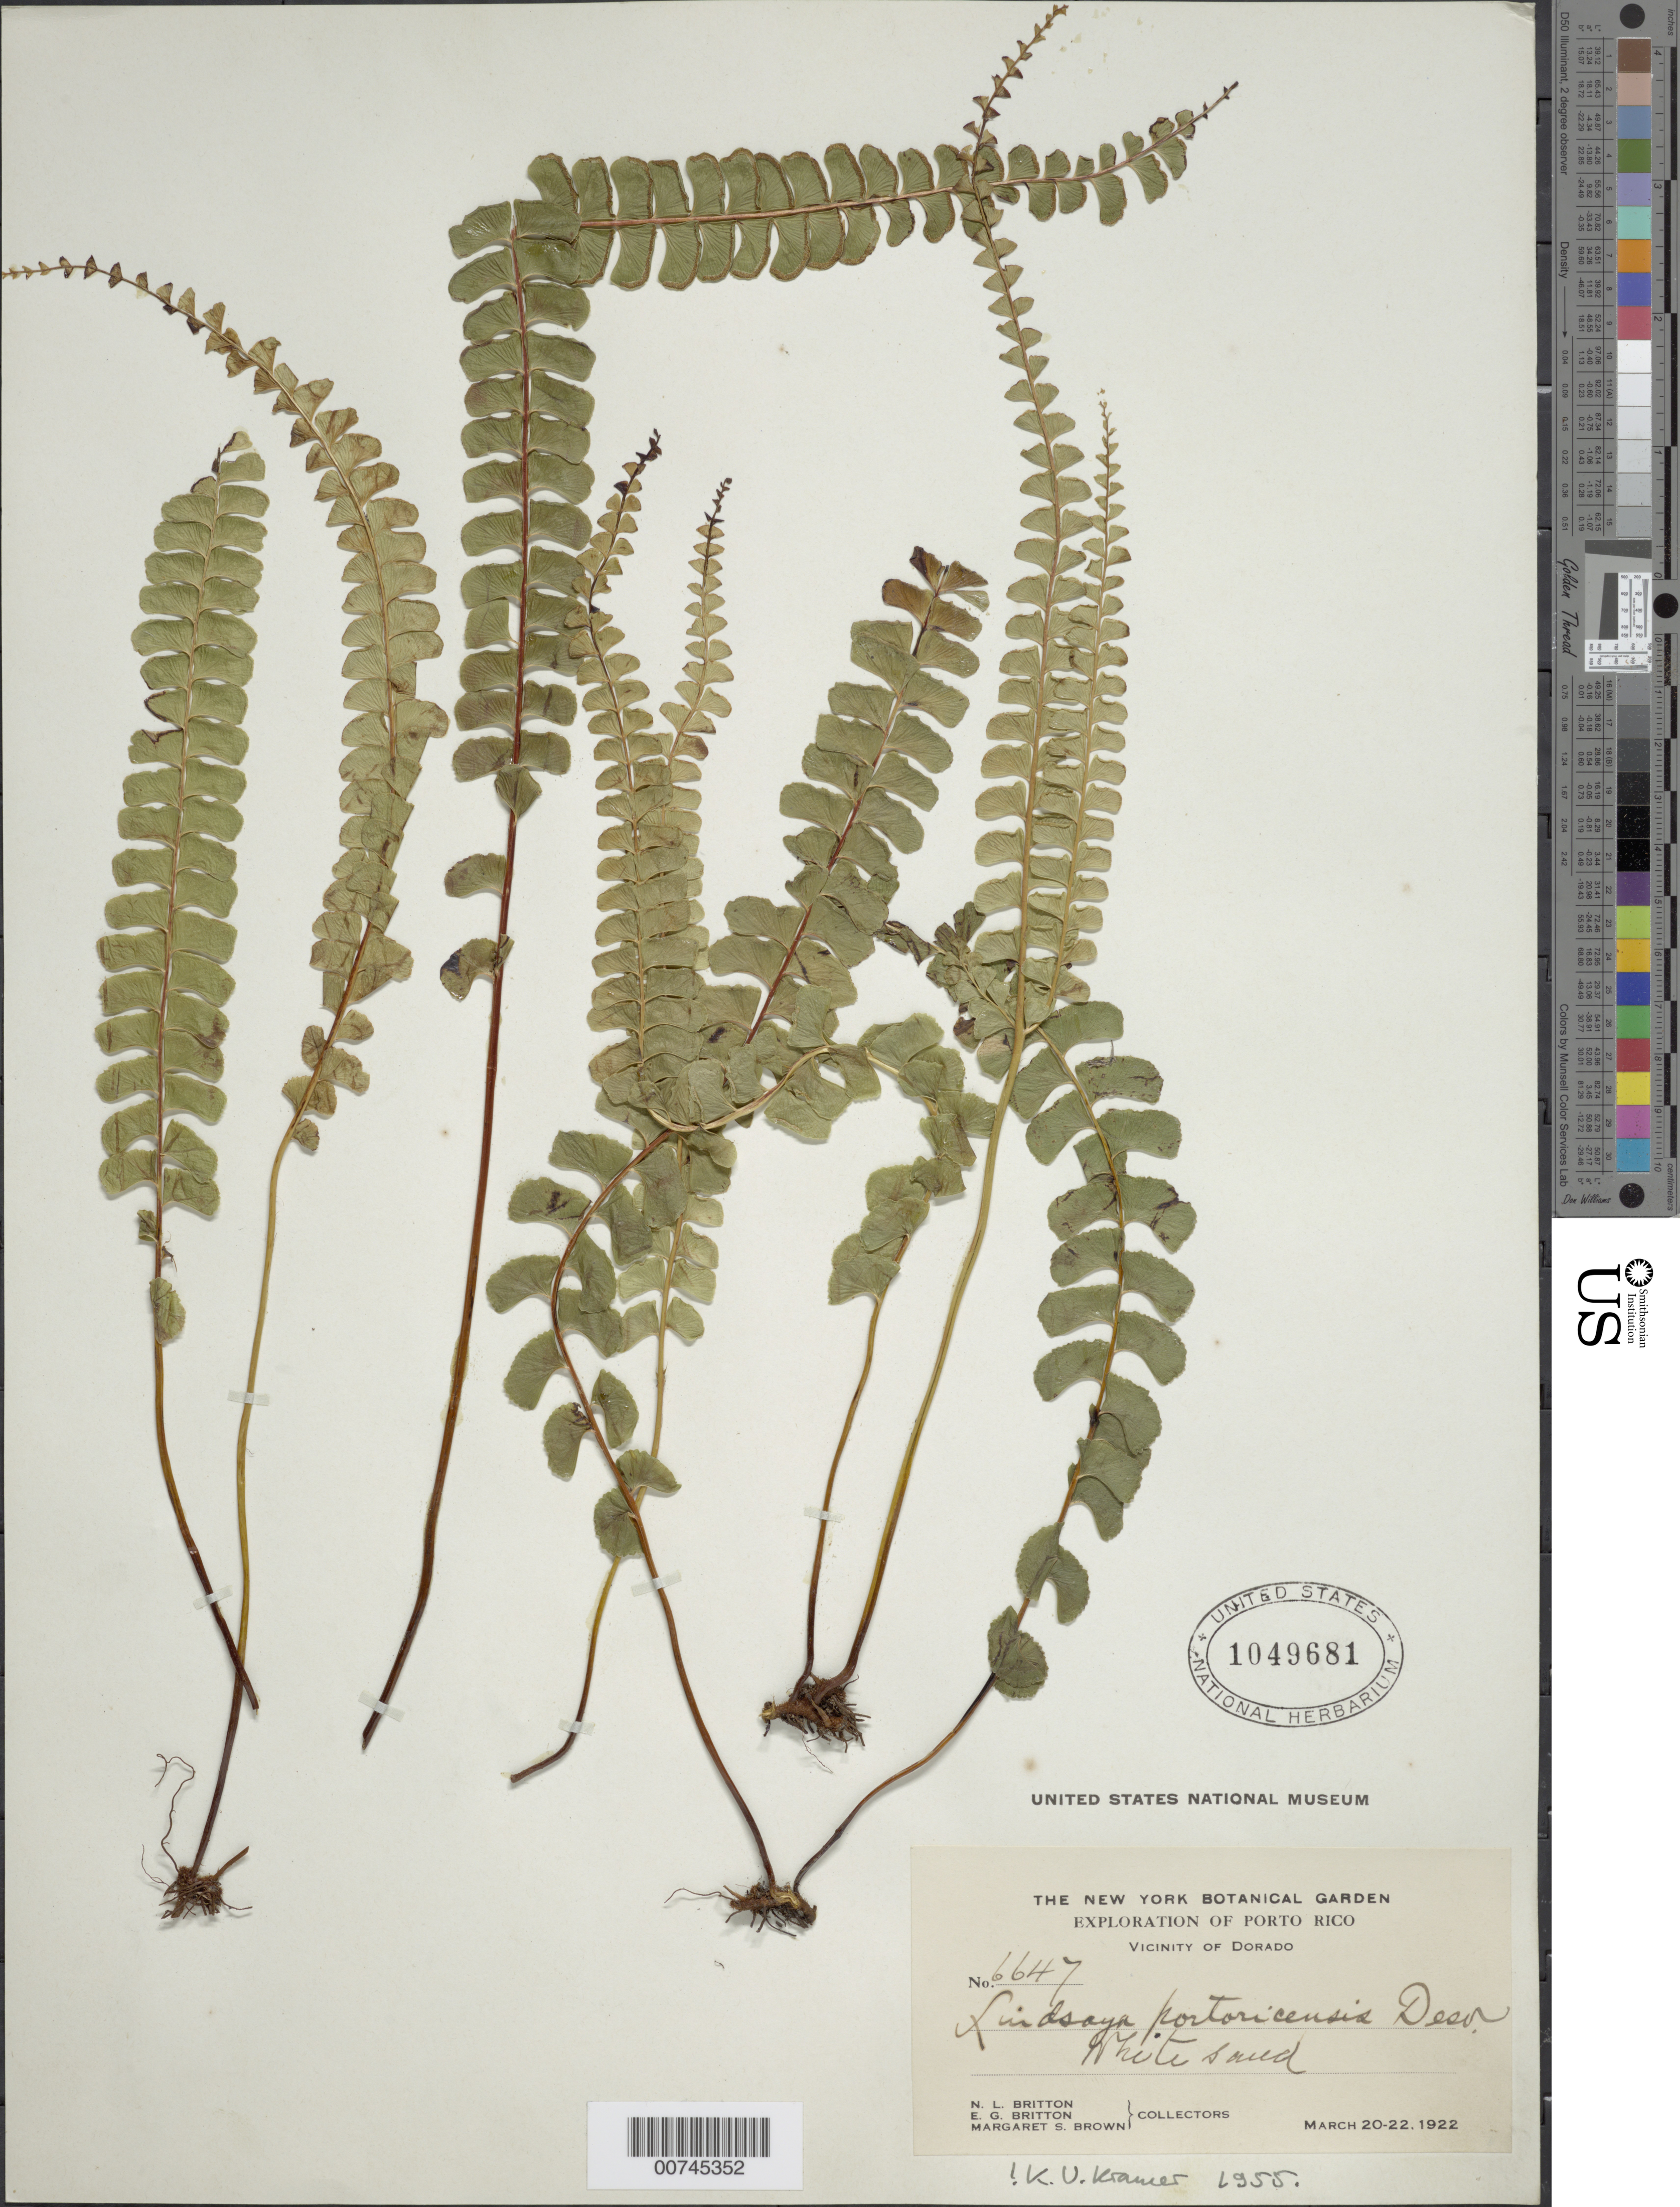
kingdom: Plantae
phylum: Tracheophyta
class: Polypodiopsida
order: Polypodiales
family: Lindsaeaceae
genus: Lindsaea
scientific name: Lindsaea portoricensis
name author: Desv.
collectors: N. Britton, E. G. Britton & M. S. Brown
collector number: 6647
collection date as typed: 20 Mar 1922 to 22 Mar 1922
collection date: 1922-03-20/1922-03-22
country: Puerto Rico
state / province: Dorado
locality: Vicinity of Dorado.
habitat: White sand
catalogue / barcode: US 1049681